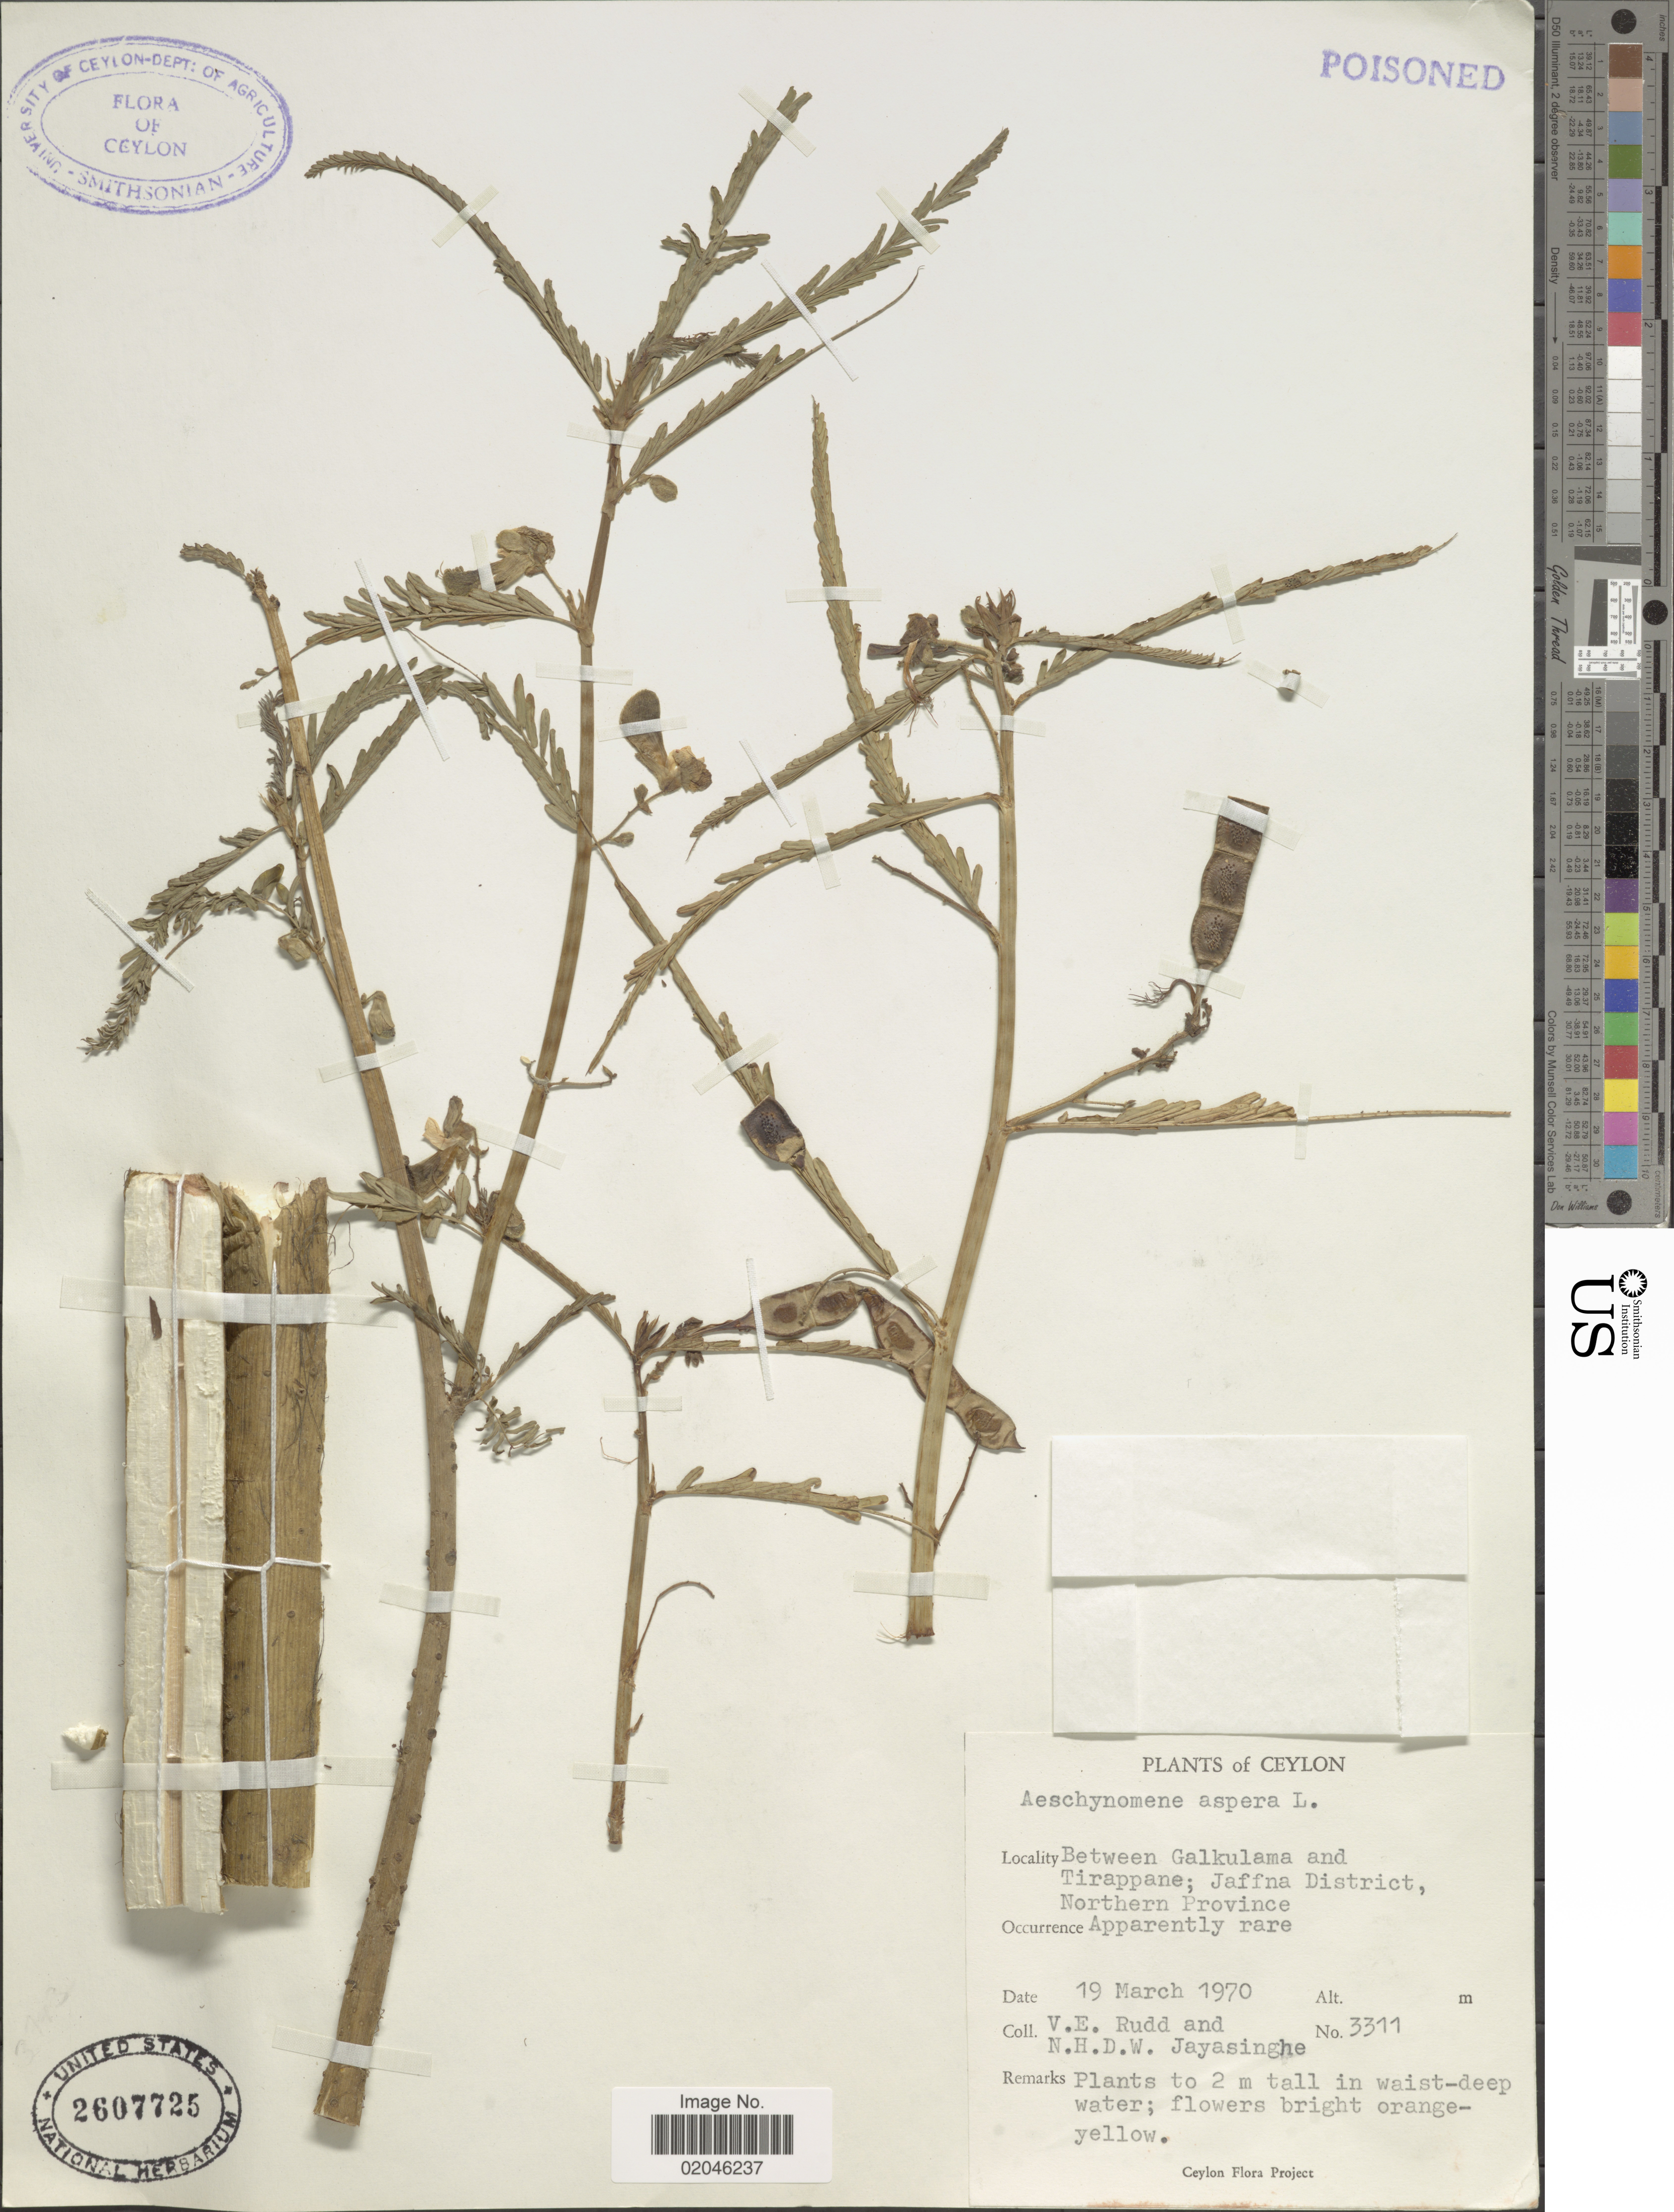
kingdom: Plantae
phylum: Tracheophyta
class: Magnoliopsida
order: Fabales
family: Fabaceae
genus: Aeschynomene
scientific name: Aeschynomene aspera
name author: L.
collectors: V. E. Rudd & N. Jayasinghe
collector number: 3311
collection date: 1970-03-19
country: Sri Lanka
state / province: Northern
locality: Between Galkulama and Tirappane; Jaffna District.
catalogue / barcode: US 2607725